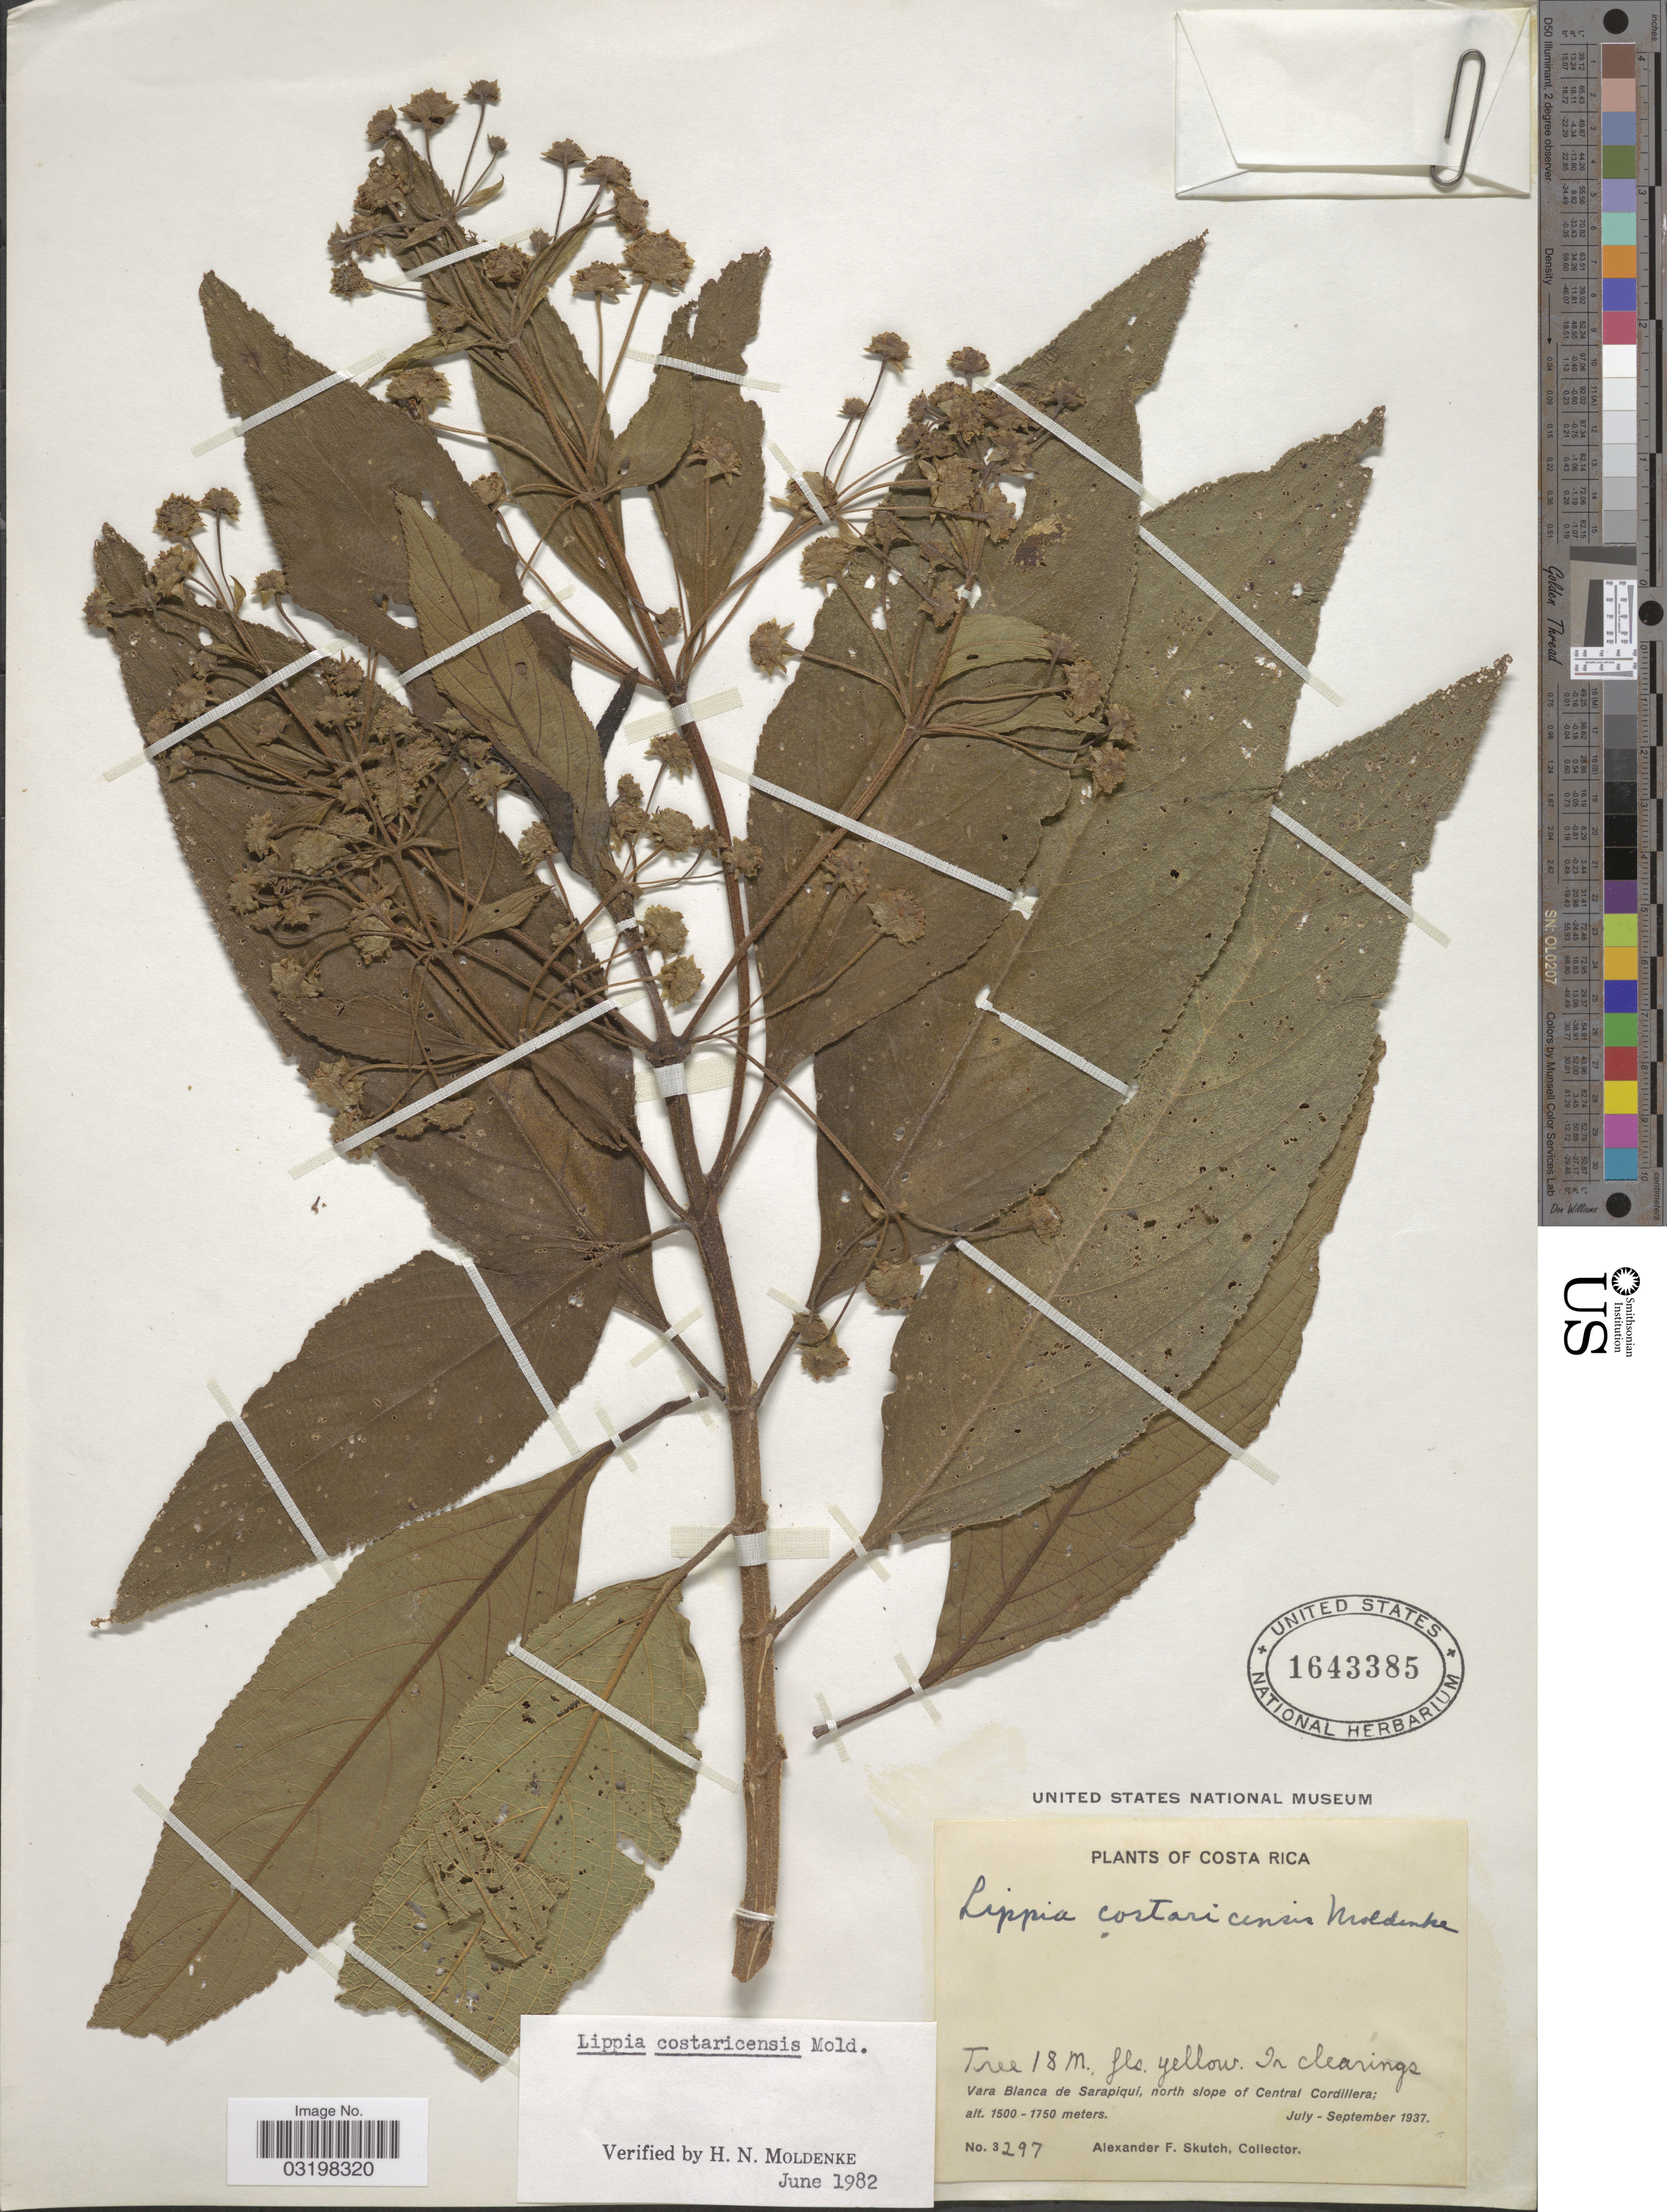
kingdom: Plantae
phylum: Tracheophyta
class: Magnoliopsida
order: Lamiales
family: Verbenaceae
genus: Lippia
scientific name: Lippia myriocephala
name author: Schltdl. & Cham.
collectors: A. F. Skutch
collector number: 3297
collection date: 1937-07/1937-09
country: Costa Rica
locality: Vara Blanca de Sarapíquí, north slope of Central Cordillera.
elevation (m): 1500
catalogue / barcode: US 1643385